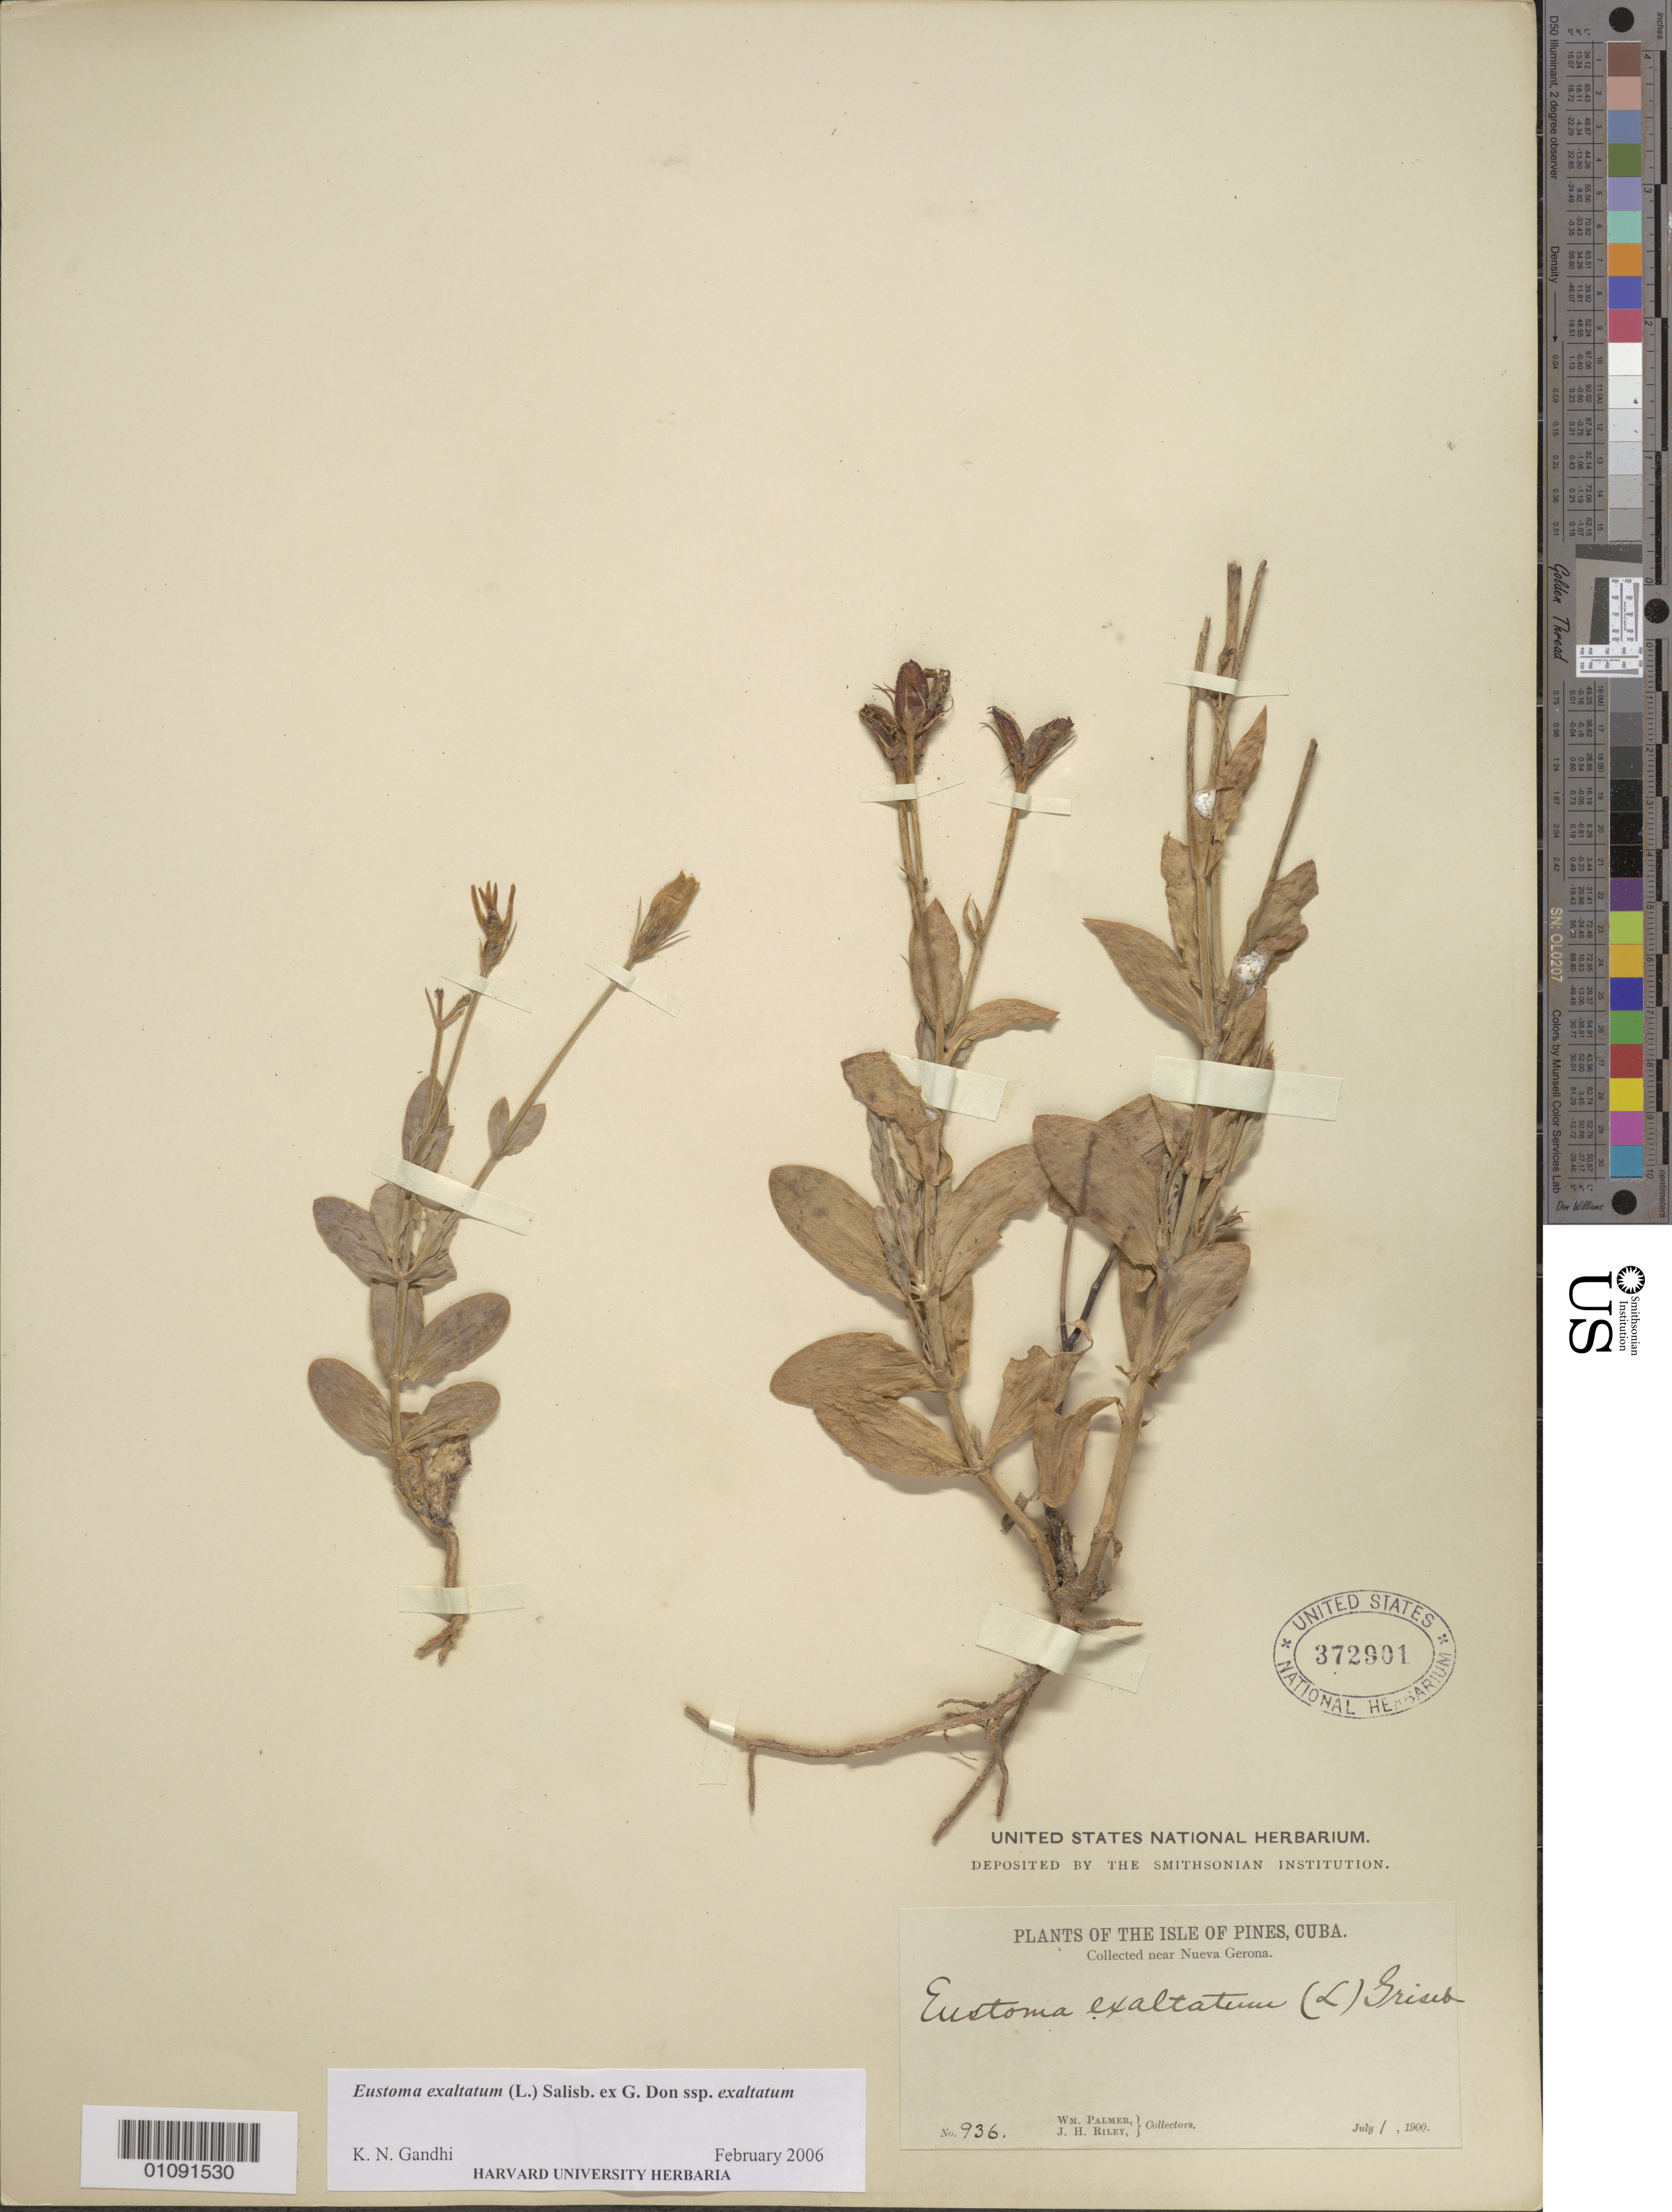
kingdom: Plantae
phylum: Tracheophyta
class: Magnoliopsida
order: Gentianales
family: Gentianaceae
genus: Eustoma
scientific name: Eustoma exaltatum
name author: (L.) Salisb. ex Don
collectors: W. Palmer & J. H. Riley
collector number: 936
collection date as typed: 01 Jul 1900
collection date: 1900-07-01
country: Cuba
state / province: Isla de La Juventud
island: Isla de la Juventud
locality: Isle of Pines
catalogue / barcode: US 372901